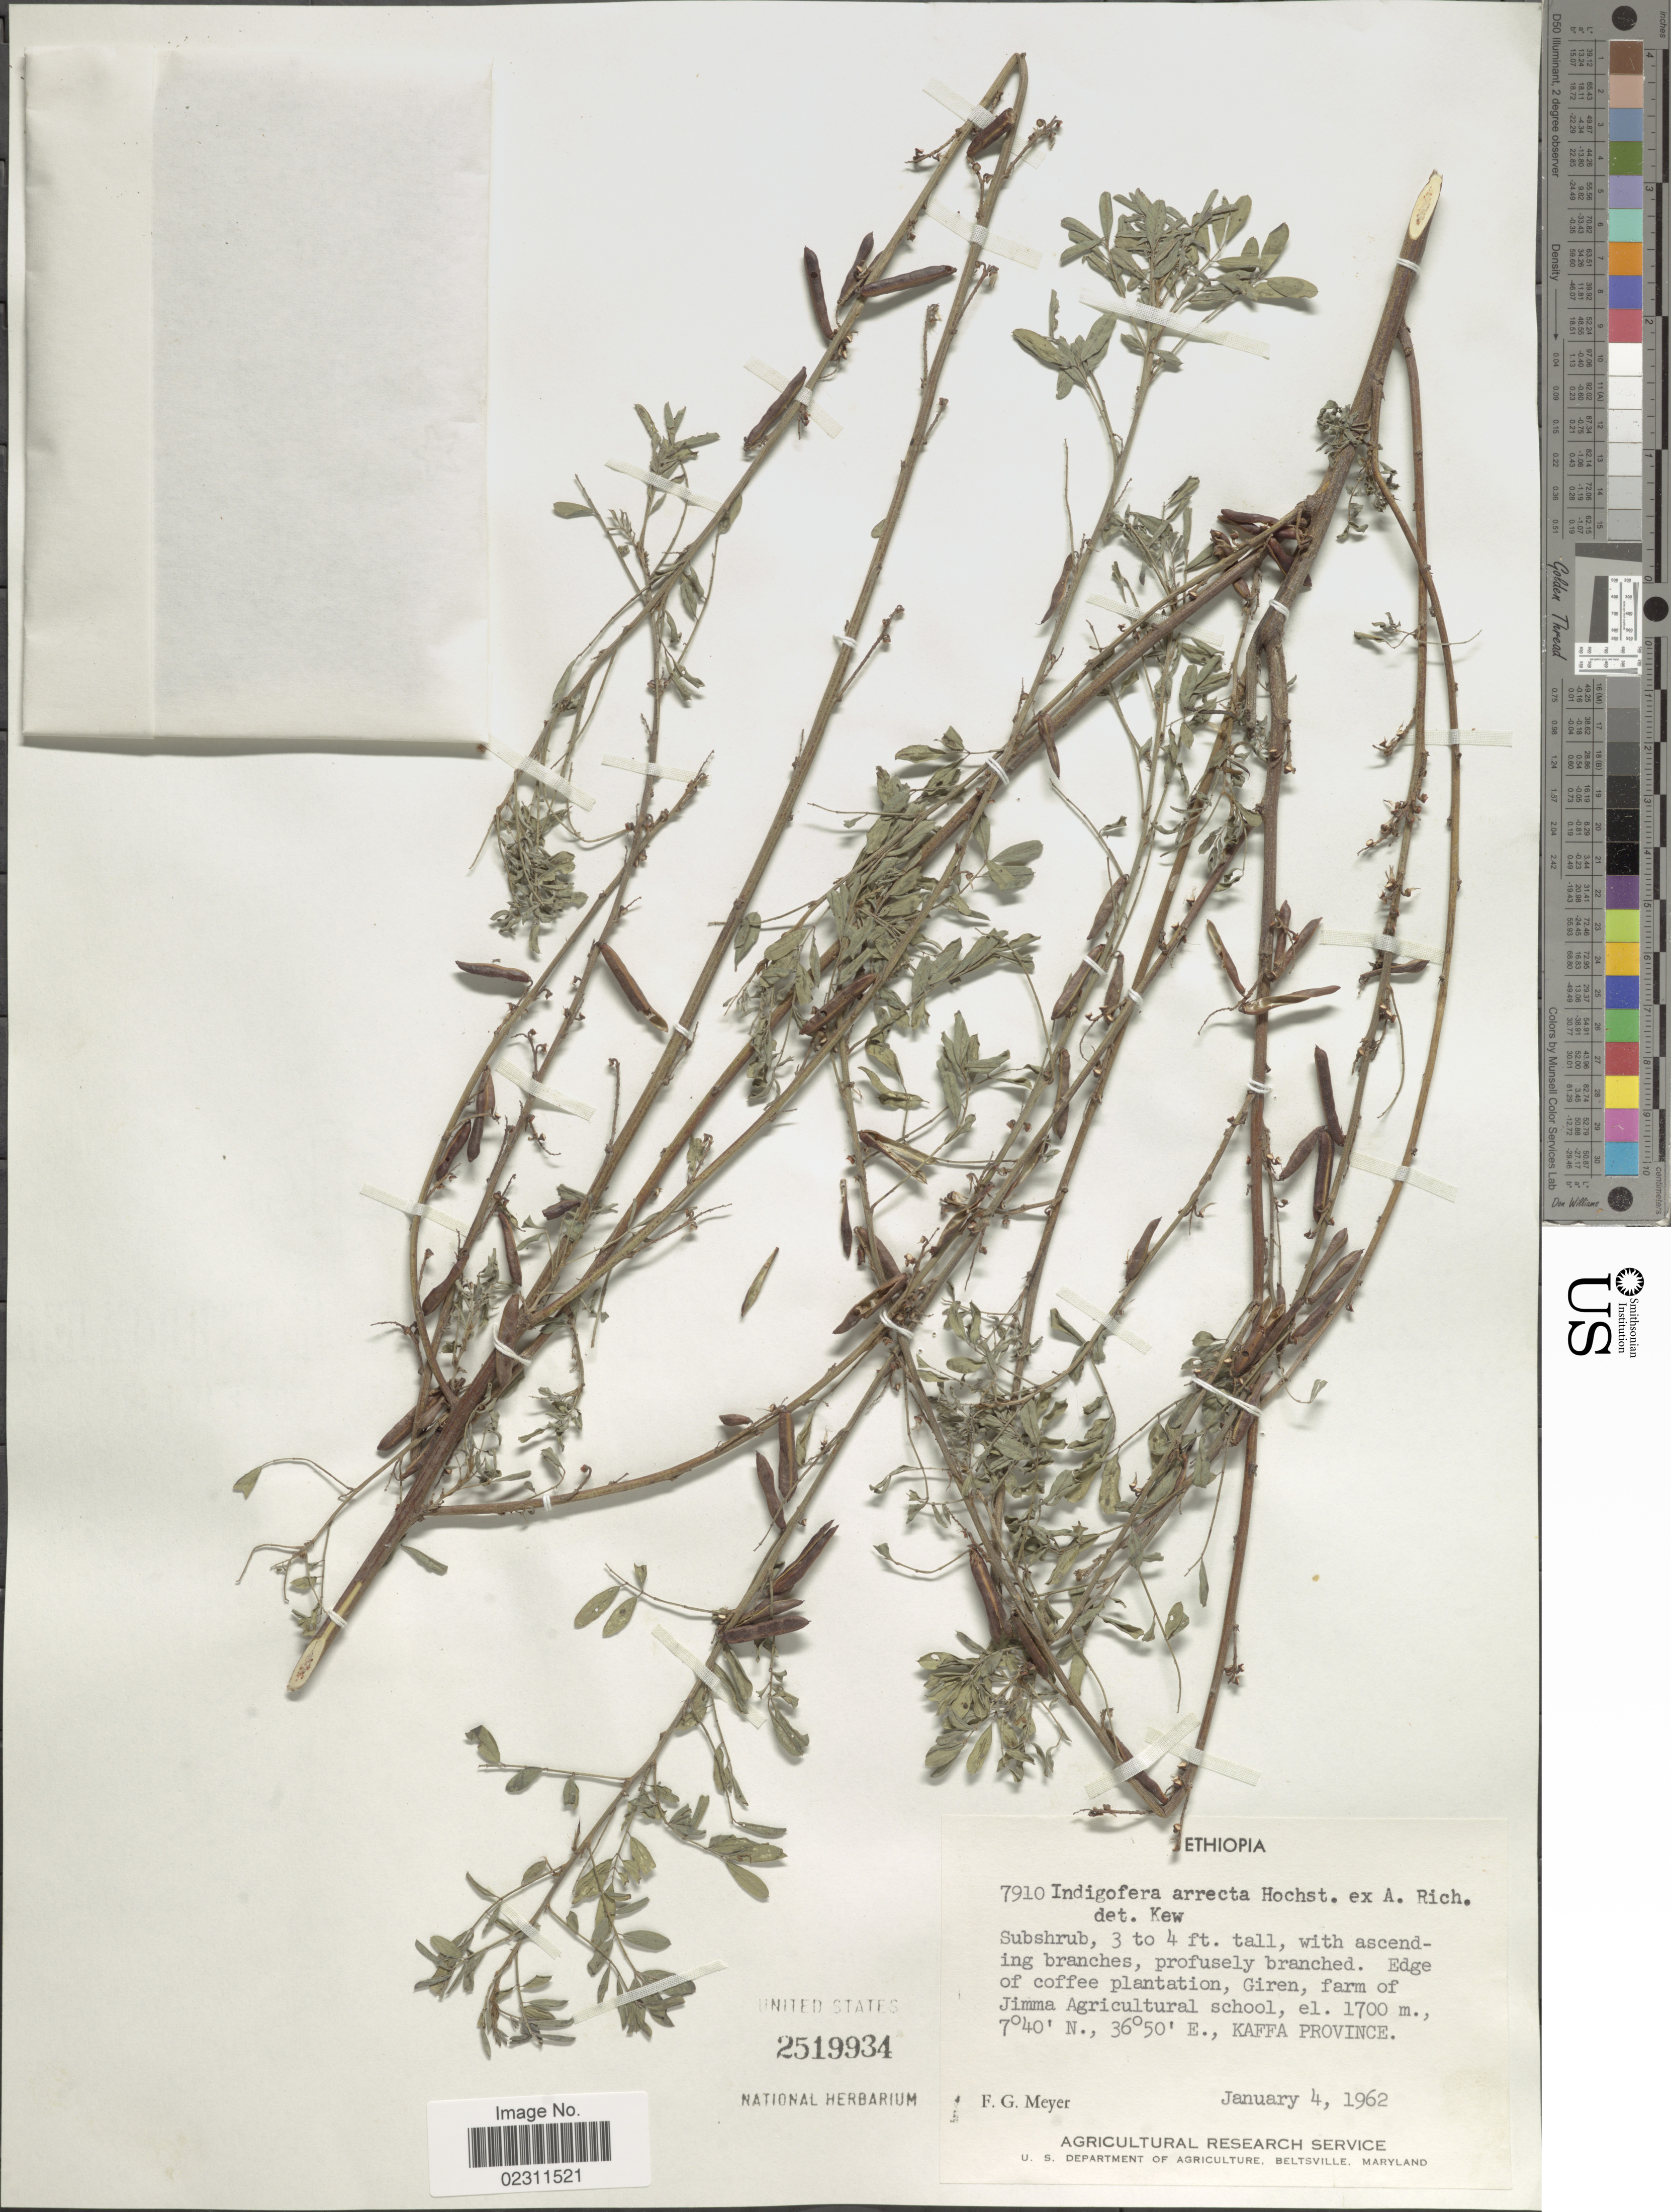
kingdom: Plantae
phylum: Tracheophyta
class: Magnoliopsida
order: Fabales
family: Fabaceae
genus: Indigofera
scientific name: Indigofera arrecta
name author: Hochst. ex A. Rich.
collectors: F. G. Meyer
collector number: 7910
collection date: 1962-01-04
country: Ethiopia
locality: Edge of coffee plantation, Giren, farm of Jimma Agricultural school, Kaffa Province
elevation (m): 1700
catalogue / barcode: US 2519934